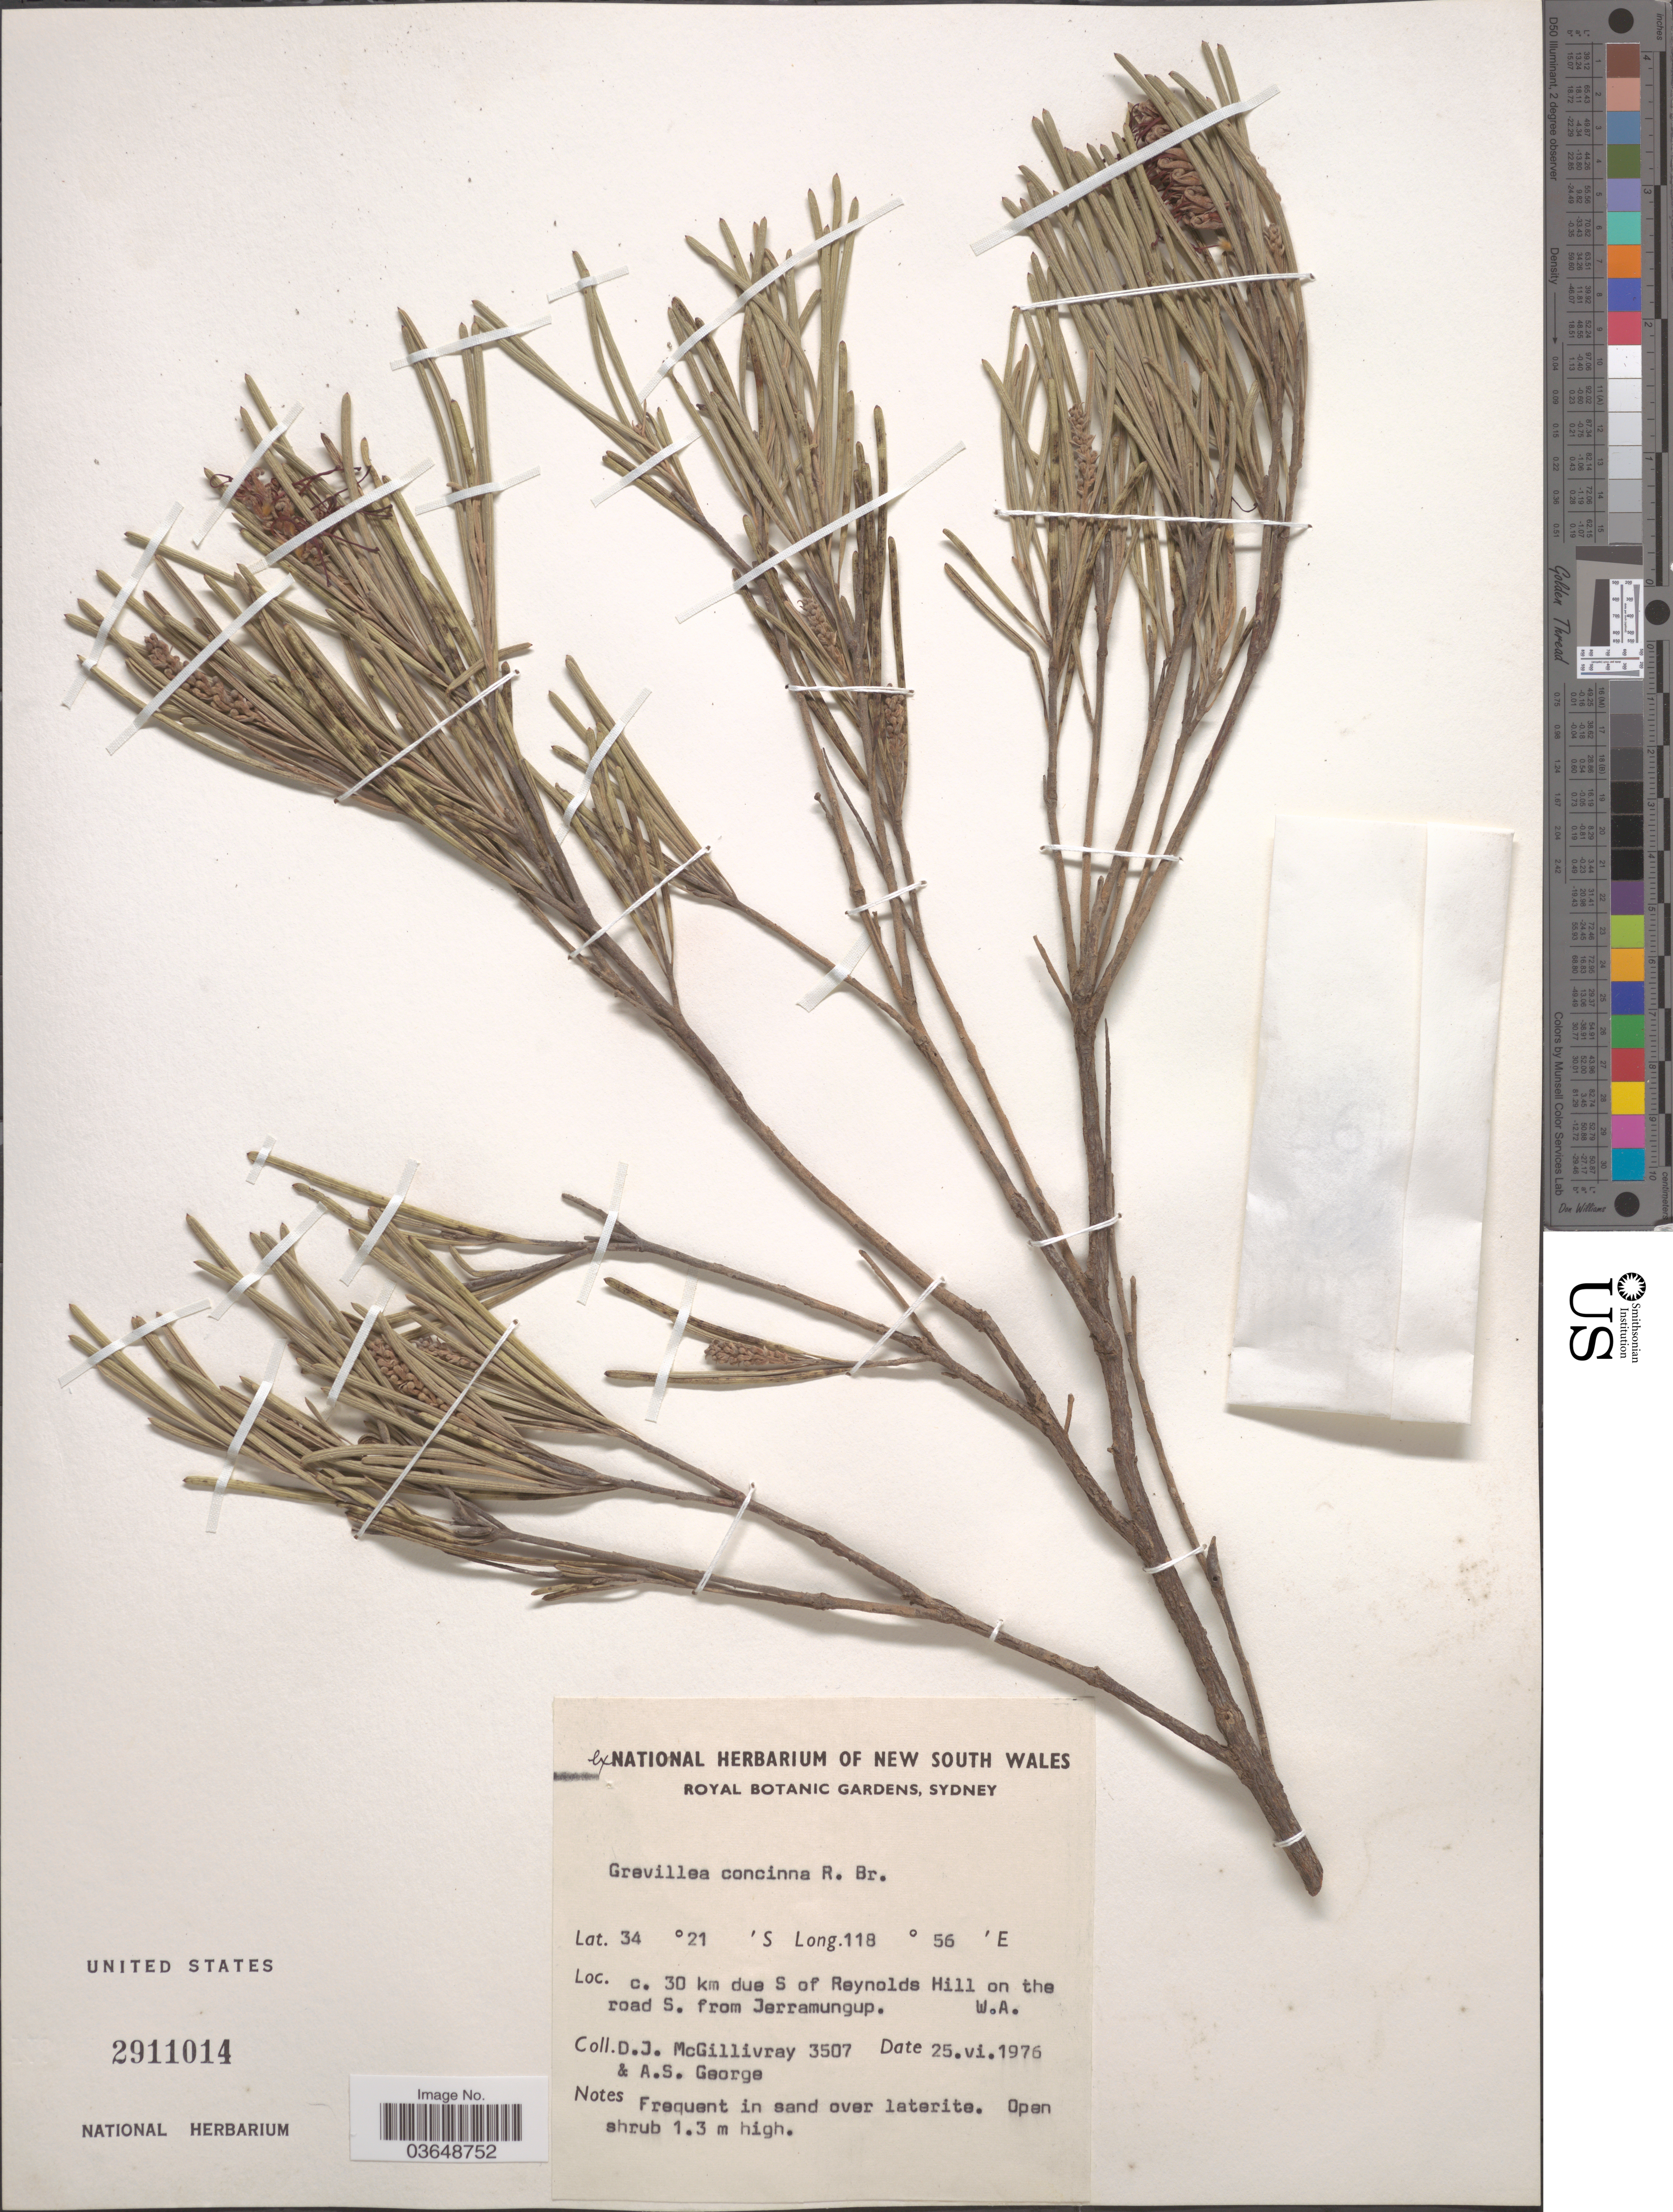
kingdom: Plantae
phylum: Tracheophyta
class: Magnoliopsida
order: Proteales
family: Proteaceae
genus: Grevillea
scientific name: Grevillea concinna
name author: R. Br.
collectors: D. J. McGillivray & A. S. George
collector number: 3507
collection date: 1976-06-25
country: Australia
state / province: Western Australia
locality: C. 30 km due S of Reynolds Hill on the road S. from Jerramungup.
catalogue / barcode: US 2911014